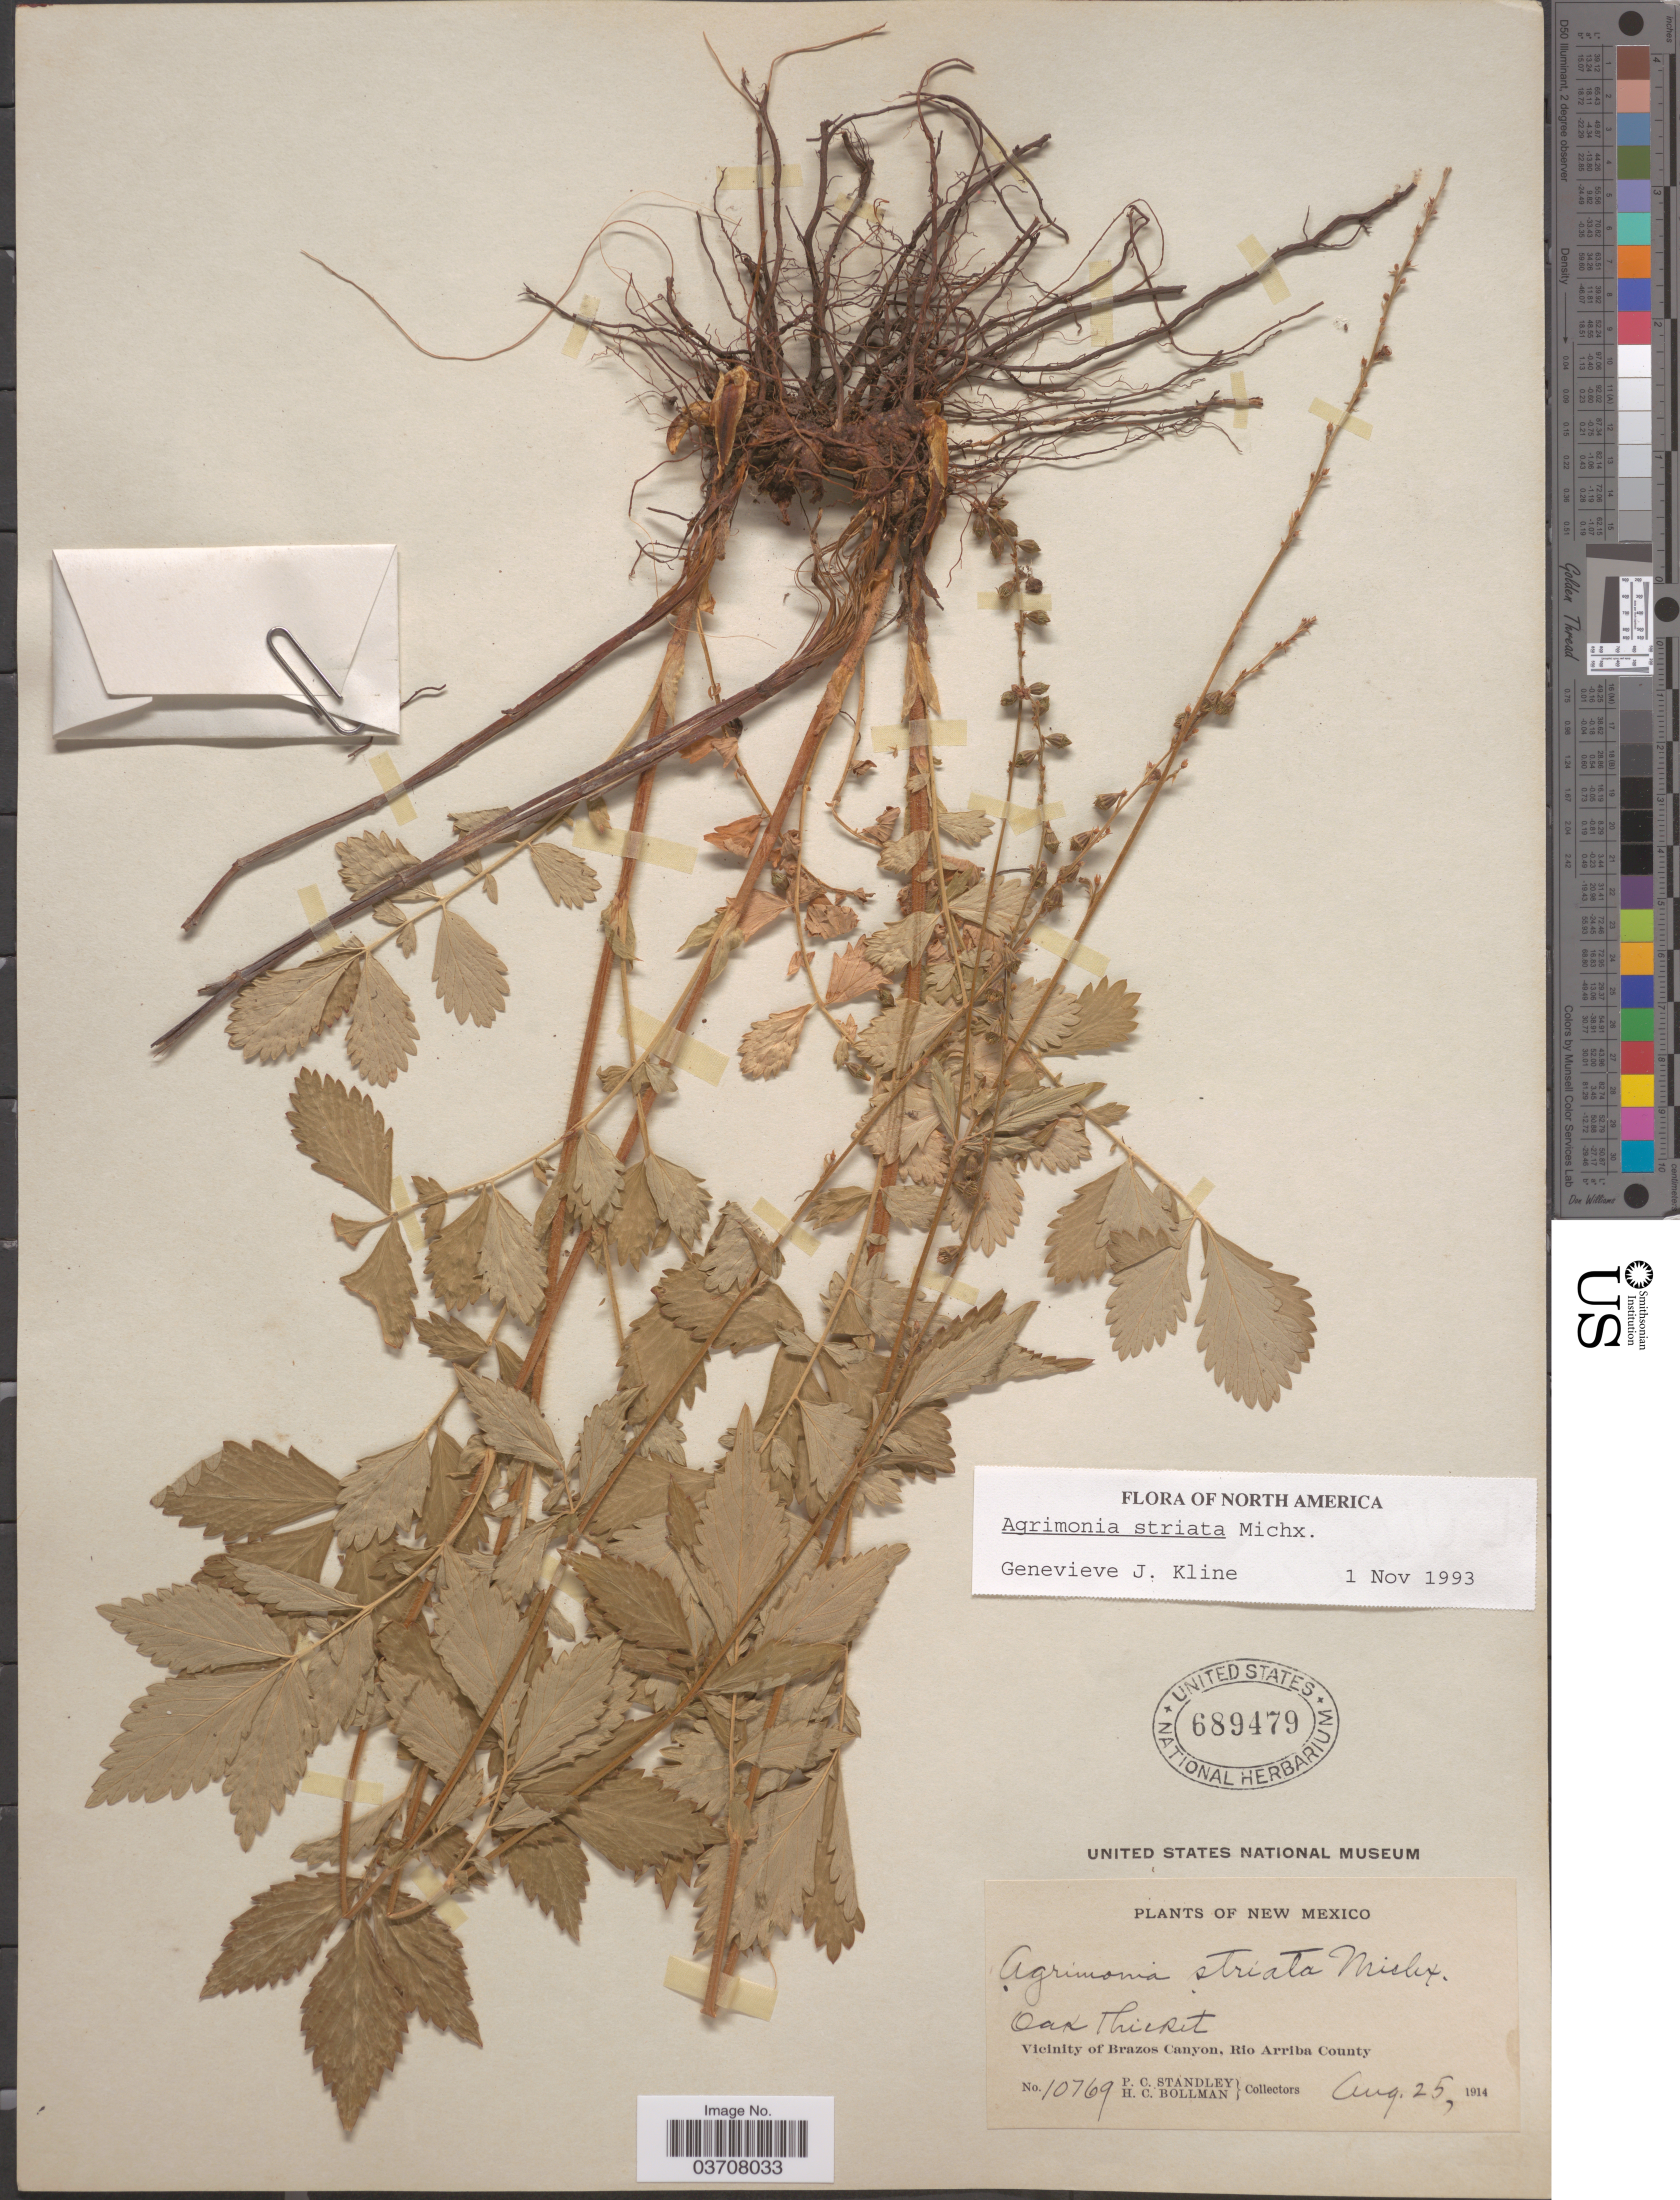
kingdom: Plantae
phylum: Tracheophyta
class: Magnoliopsida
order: Rosales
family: Rosaceae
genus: Agrimonia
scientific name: Agrimonia striata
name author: Michx.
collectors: P. C. Standley & H. C. Bollman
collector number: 10769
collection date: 1914-08-25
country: United States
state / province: New Mexico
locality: Vicinity of Brazos Canyon, Rio Arriba County.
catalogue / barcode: US 689479